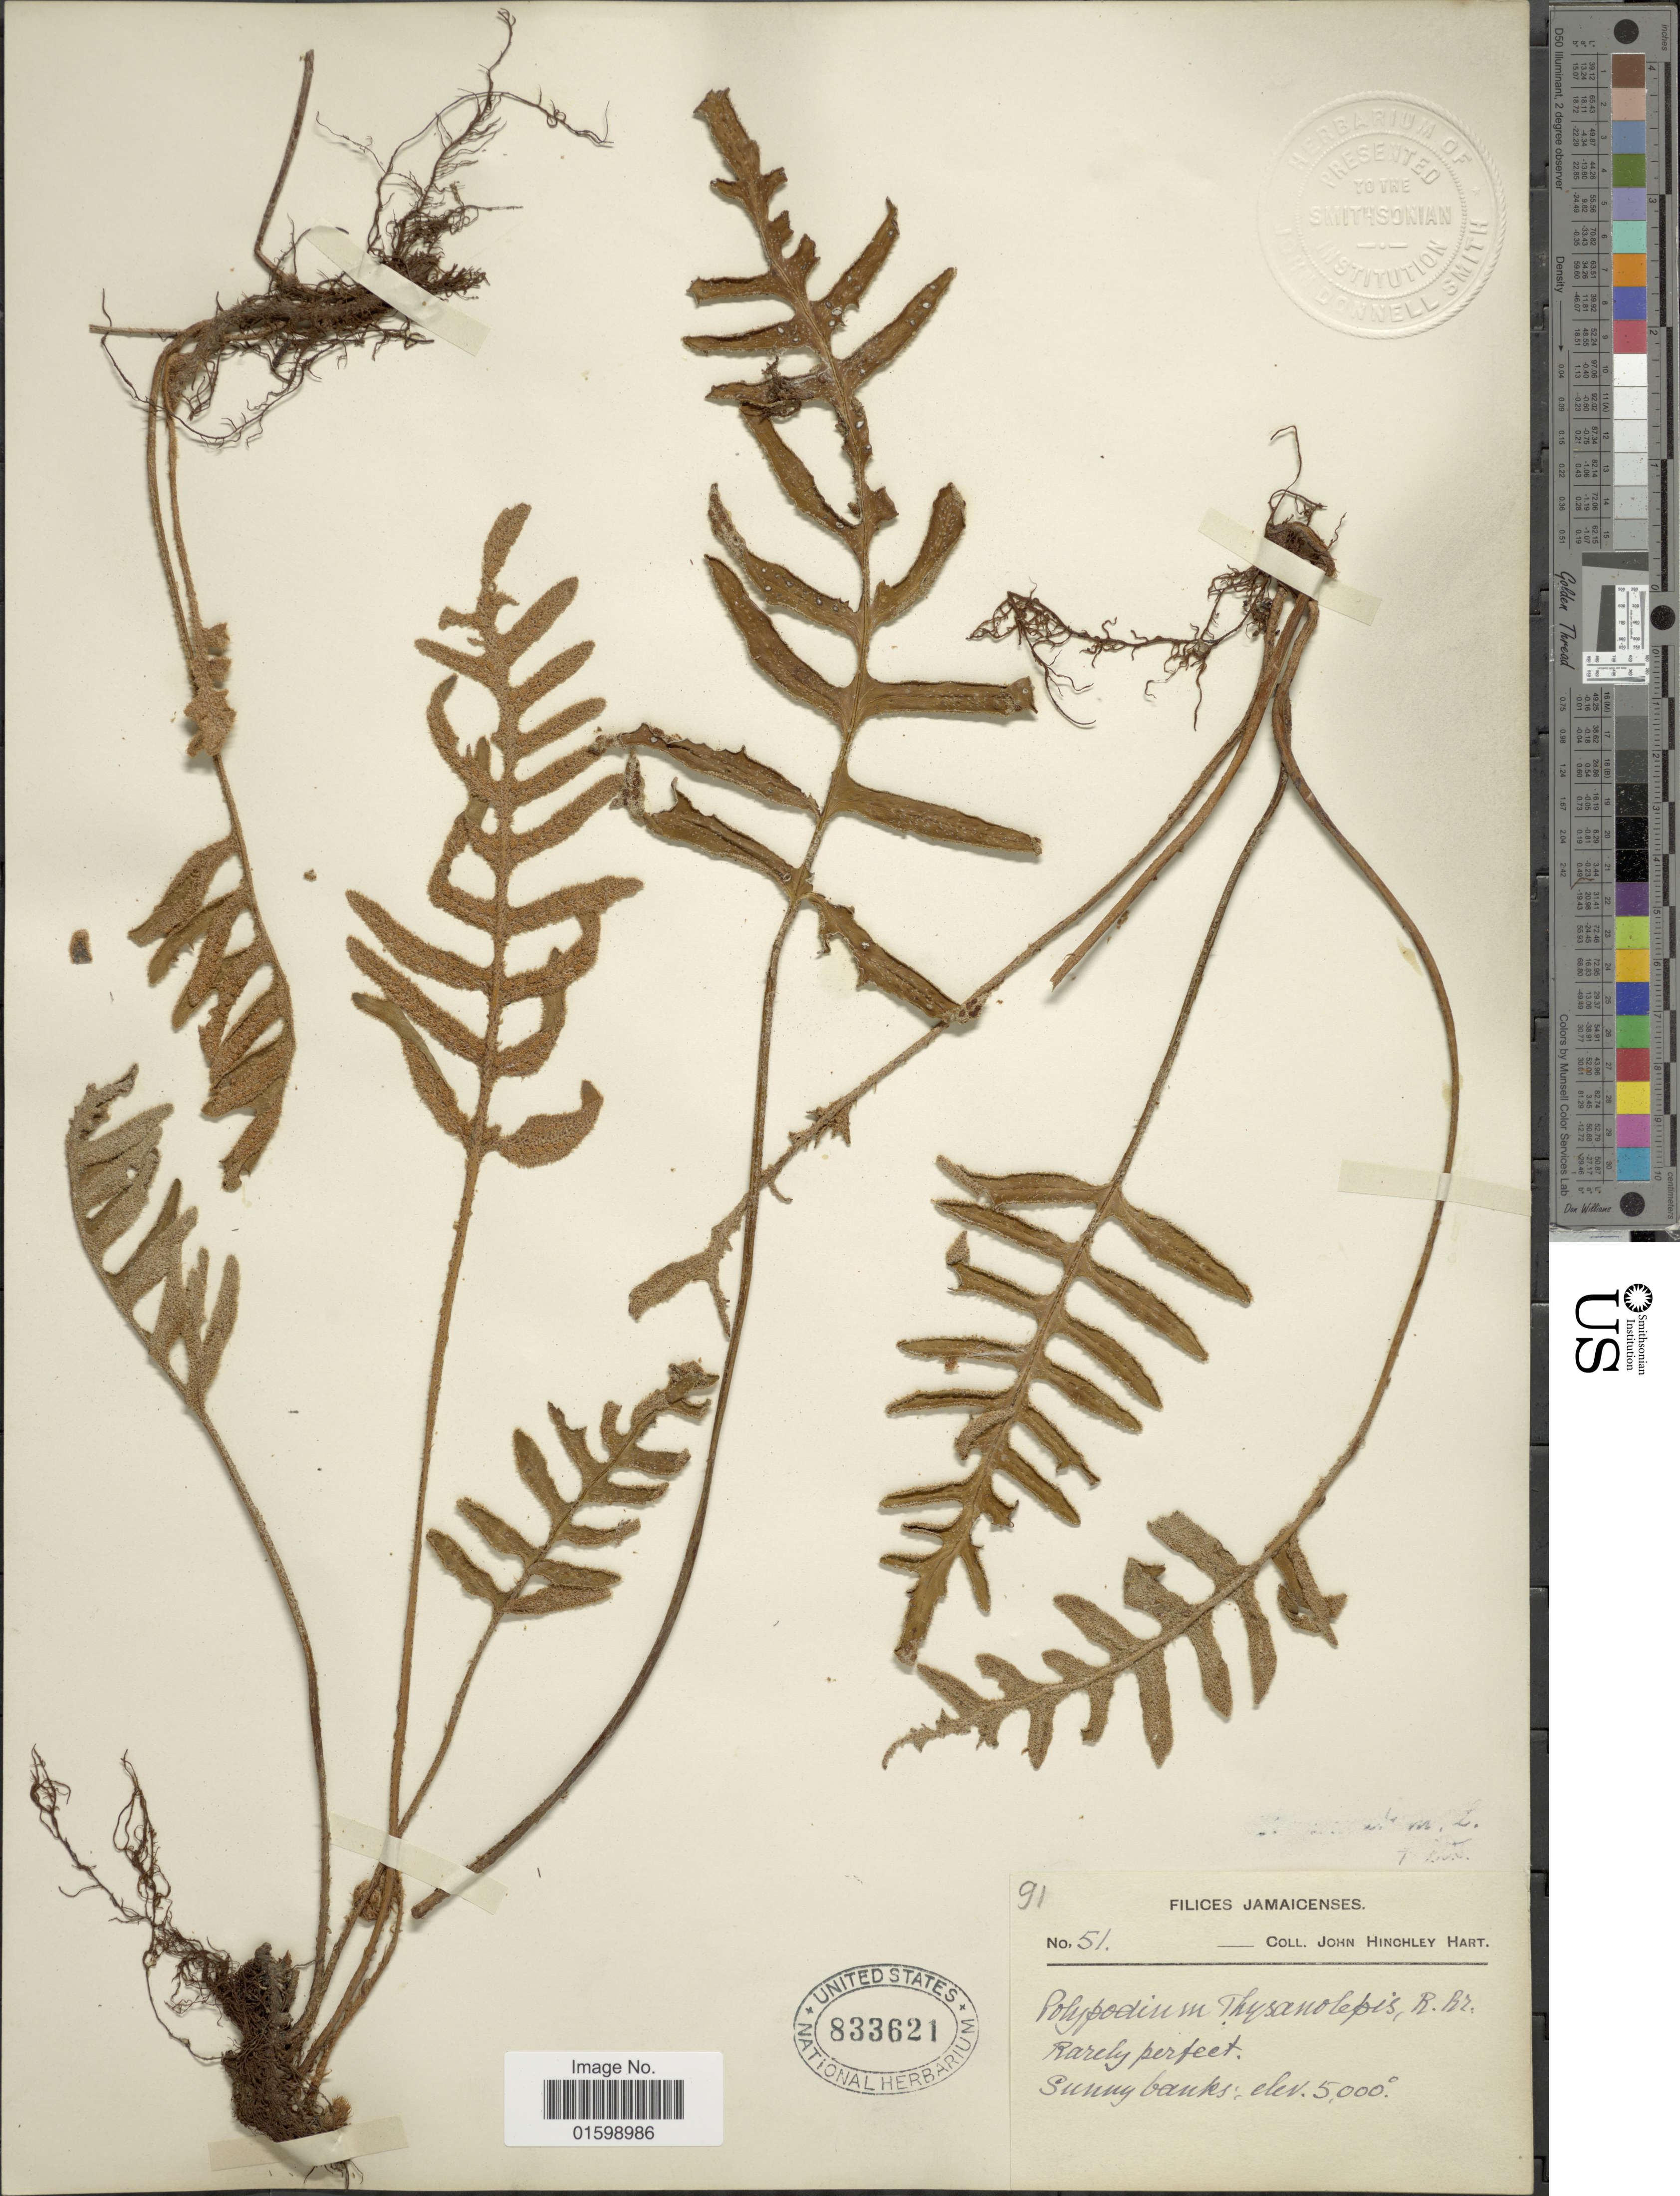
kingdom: Plantae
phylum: Tracheophyta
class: Polypodiopsida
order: Polypodiales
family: Polypodiaceae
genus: Pleopeltis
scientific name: Pleopeltis thyssanolepis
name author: (A. Braun ex Klotzsch) E.G. Andrews & Windham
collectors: J. H. Hart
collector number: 51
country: Jamaica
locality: Sunny banks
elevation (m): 1524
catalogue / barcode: US 833621